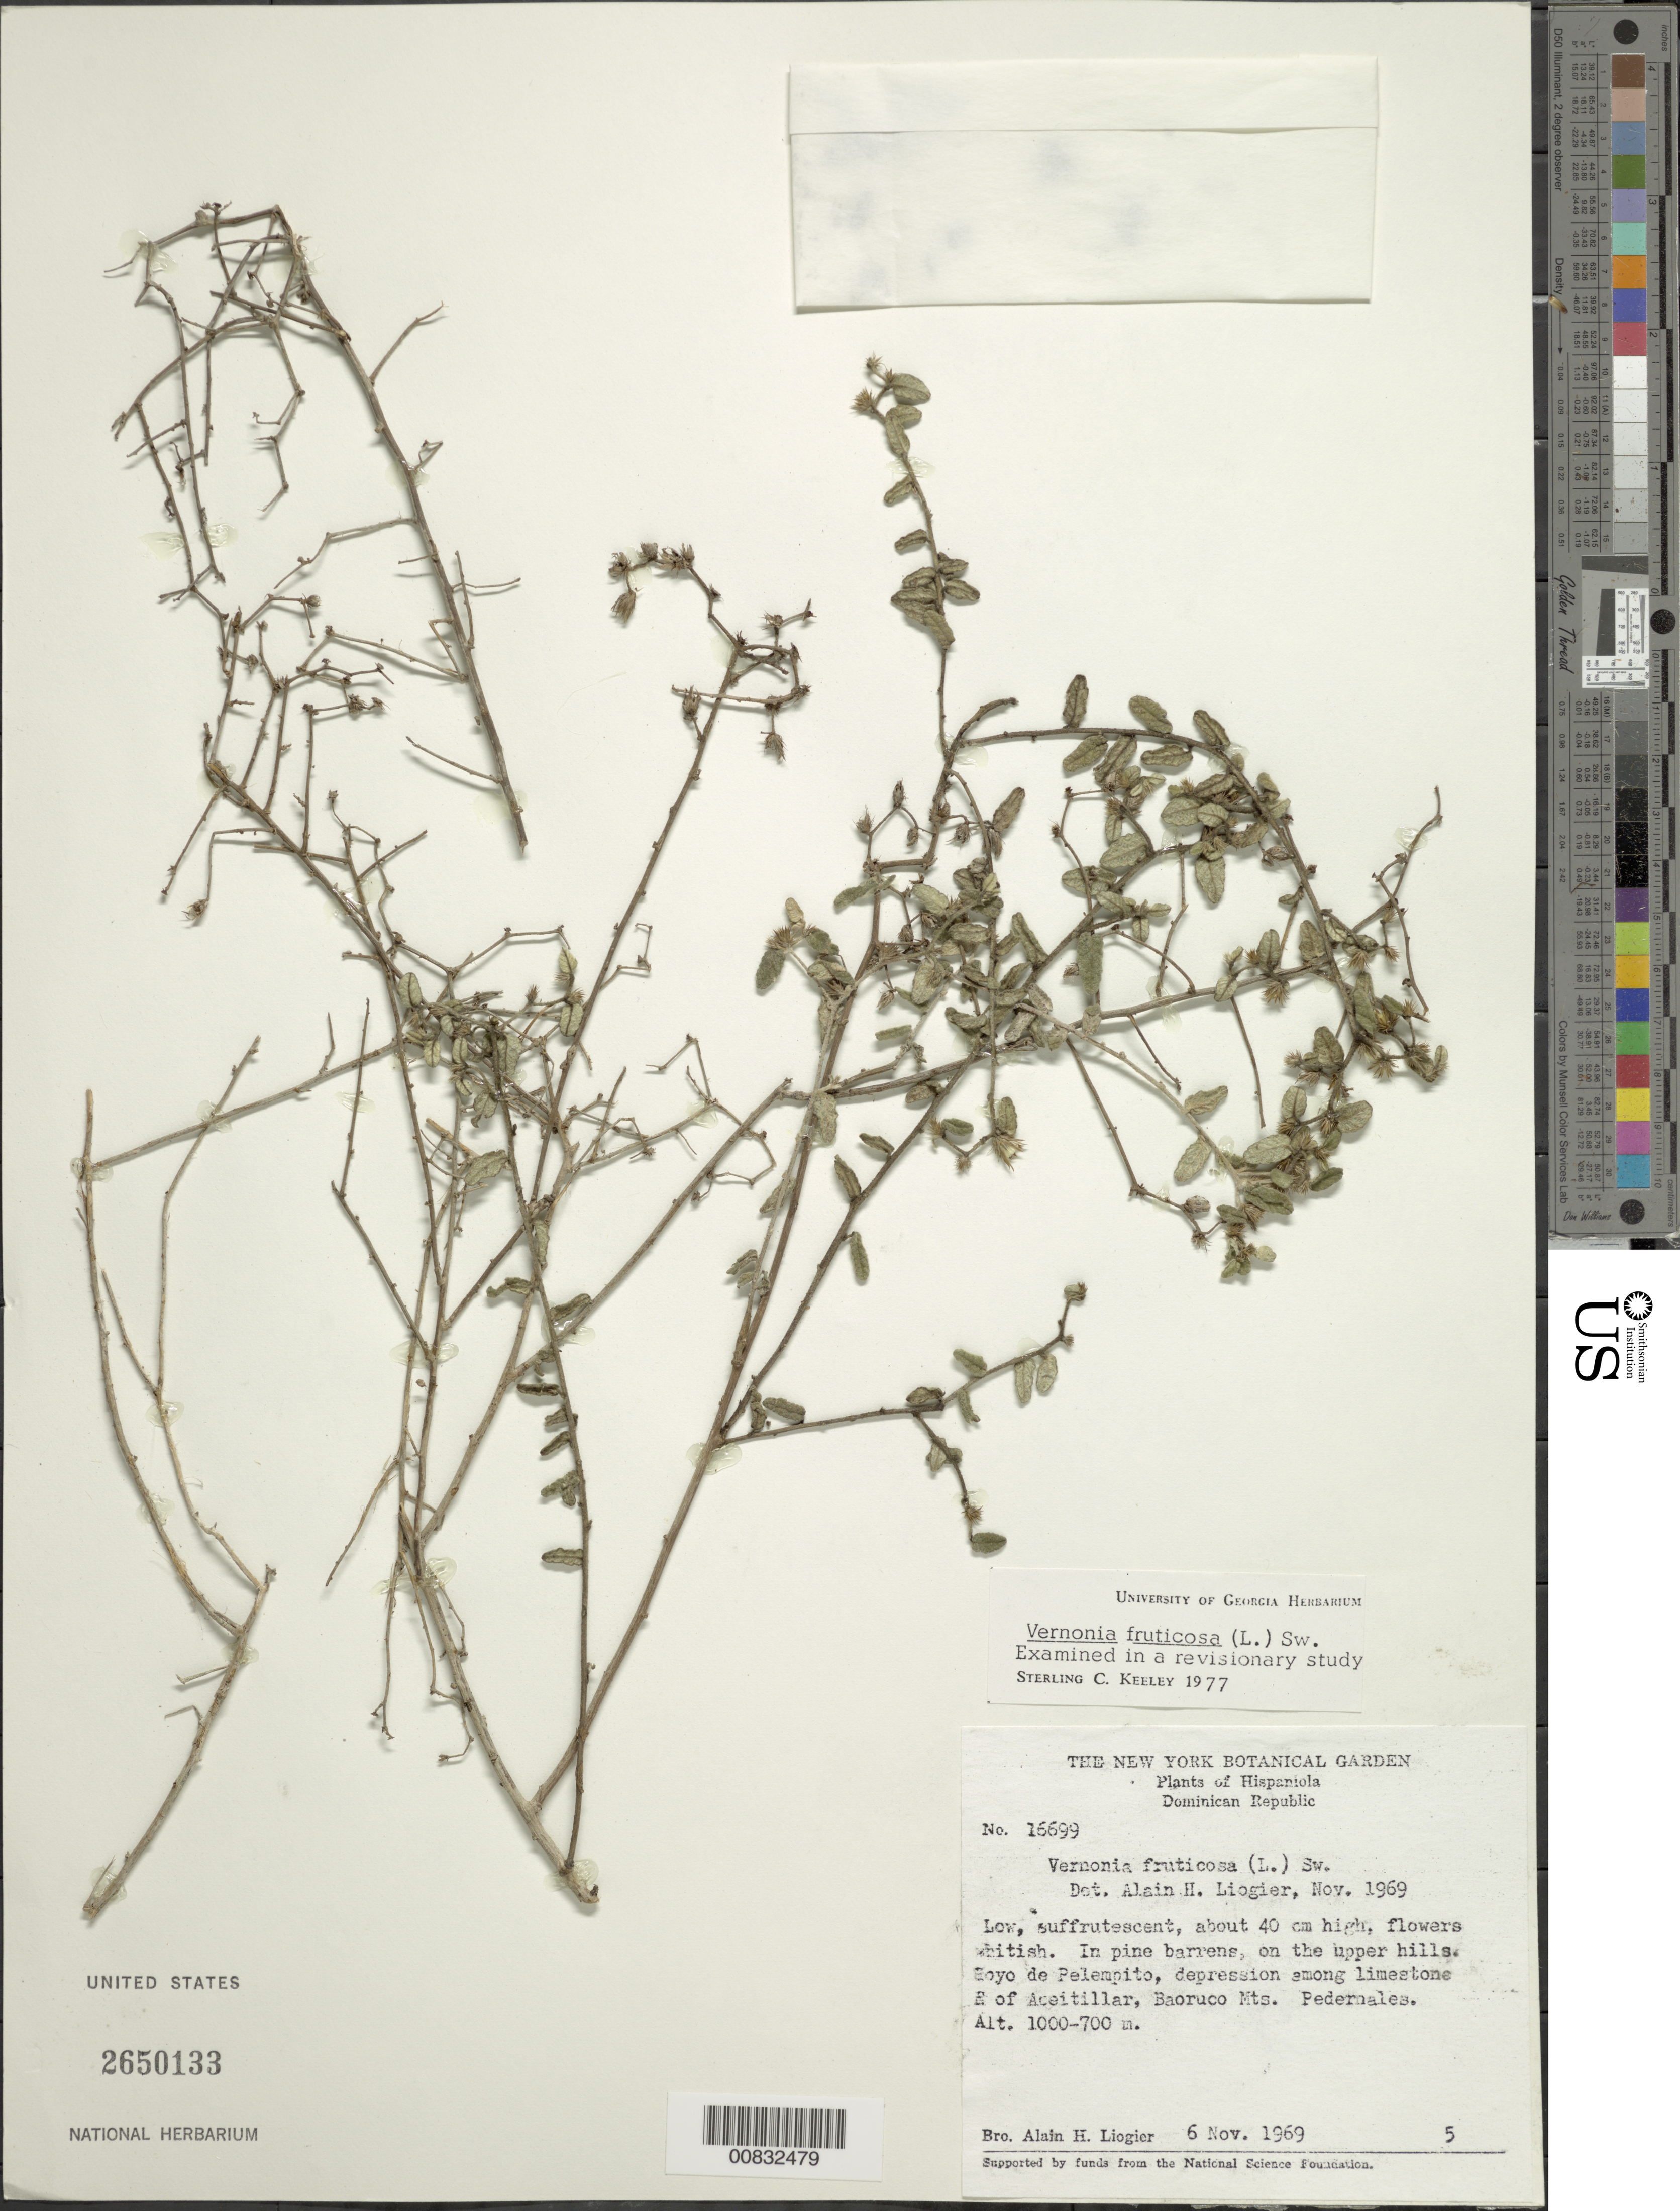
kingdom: Plantae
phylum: Tracheophyta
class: Magnoliopsida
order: Asterales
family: Asteraceae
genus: Lepidaploa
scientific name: Lepidaploa fruticosa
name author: (L.) H. Rob.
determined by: Keeley, S. C.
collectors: A. H. Liogier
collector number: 16699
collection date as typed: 06 Nov 1969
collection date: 1969-11-06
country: Dominican Republic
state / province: Pedernales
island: Hispaniola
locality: Hoyo de Pelempito, E of Aceitillar, Baoruco Mts.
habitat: In depression among limestone in pine barrens on the upper hills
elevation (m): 700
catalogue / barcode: US 2650133